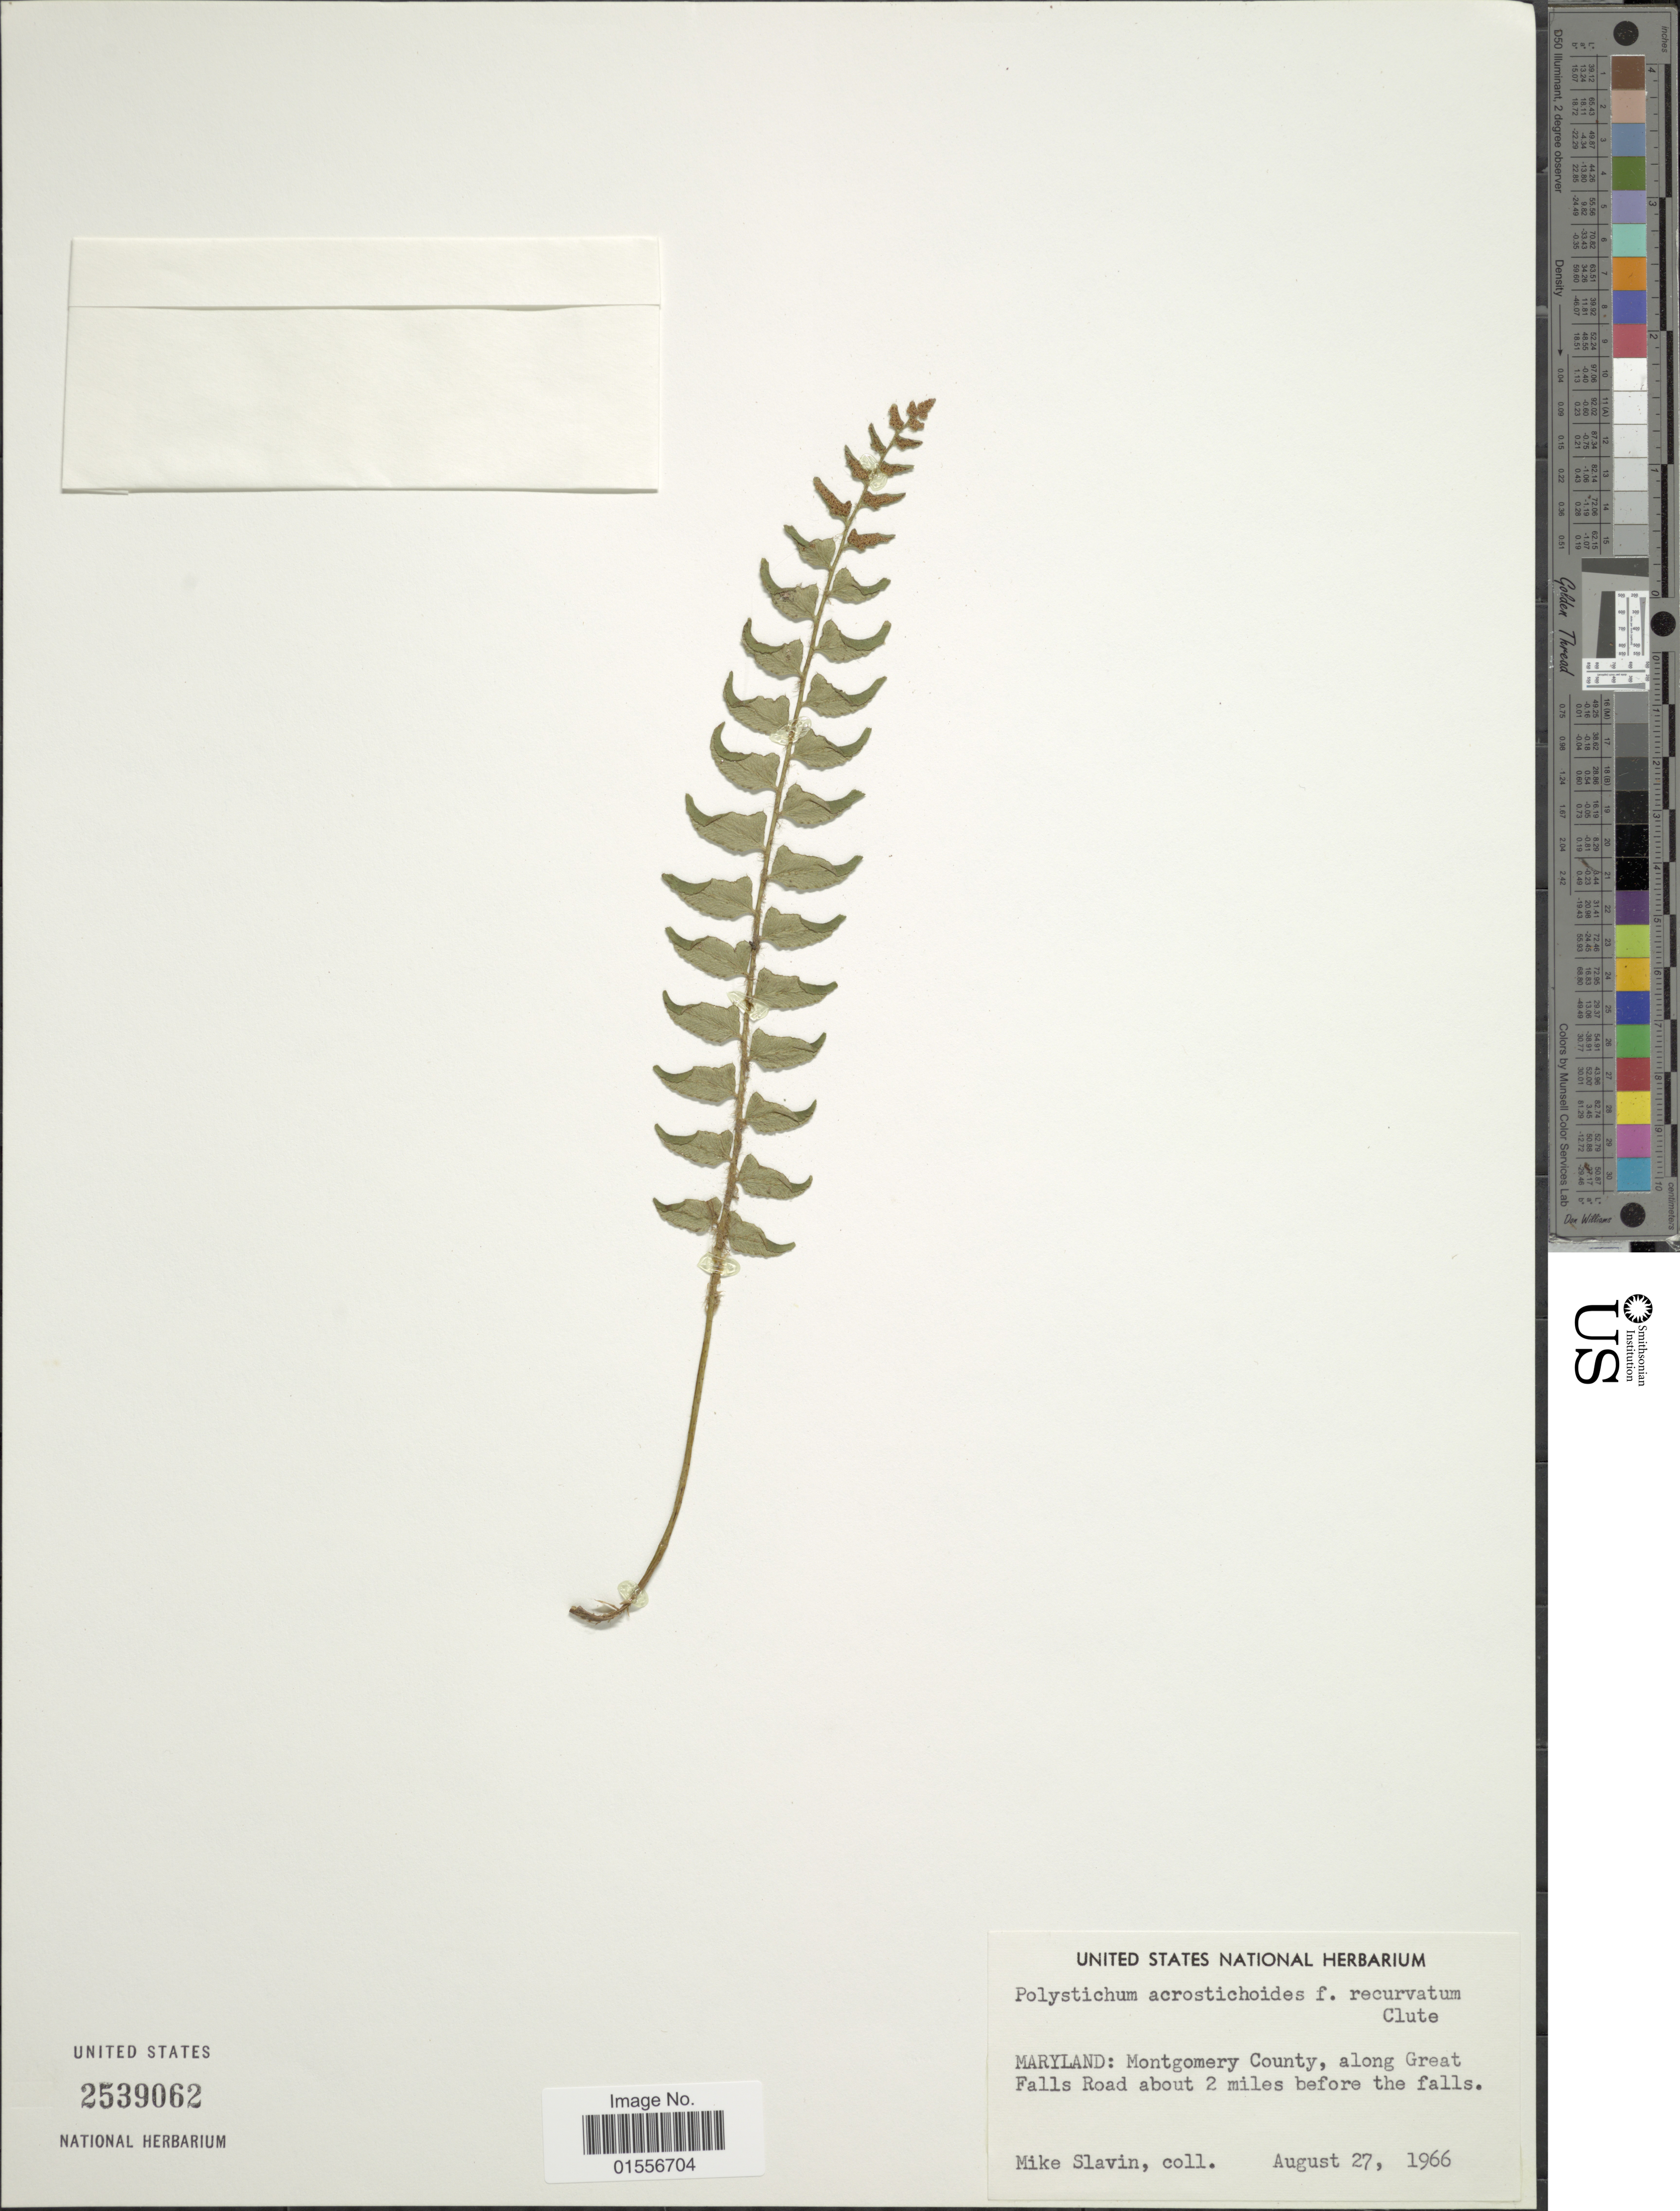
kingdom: Plantae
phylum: Tracheophyta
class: Polypodiopsida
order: Polypodiales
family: Dryopteridaceae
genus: Polystichum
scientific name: Polystichum acrostichoides f. recurvatum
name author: Clute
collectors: M. Slavin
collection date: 1966-08-27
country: United States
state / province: Maryland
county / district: Montgomery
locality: Montgomery County, along Great Falls Road about 2 miles before the falls.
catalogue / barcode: US 2539062